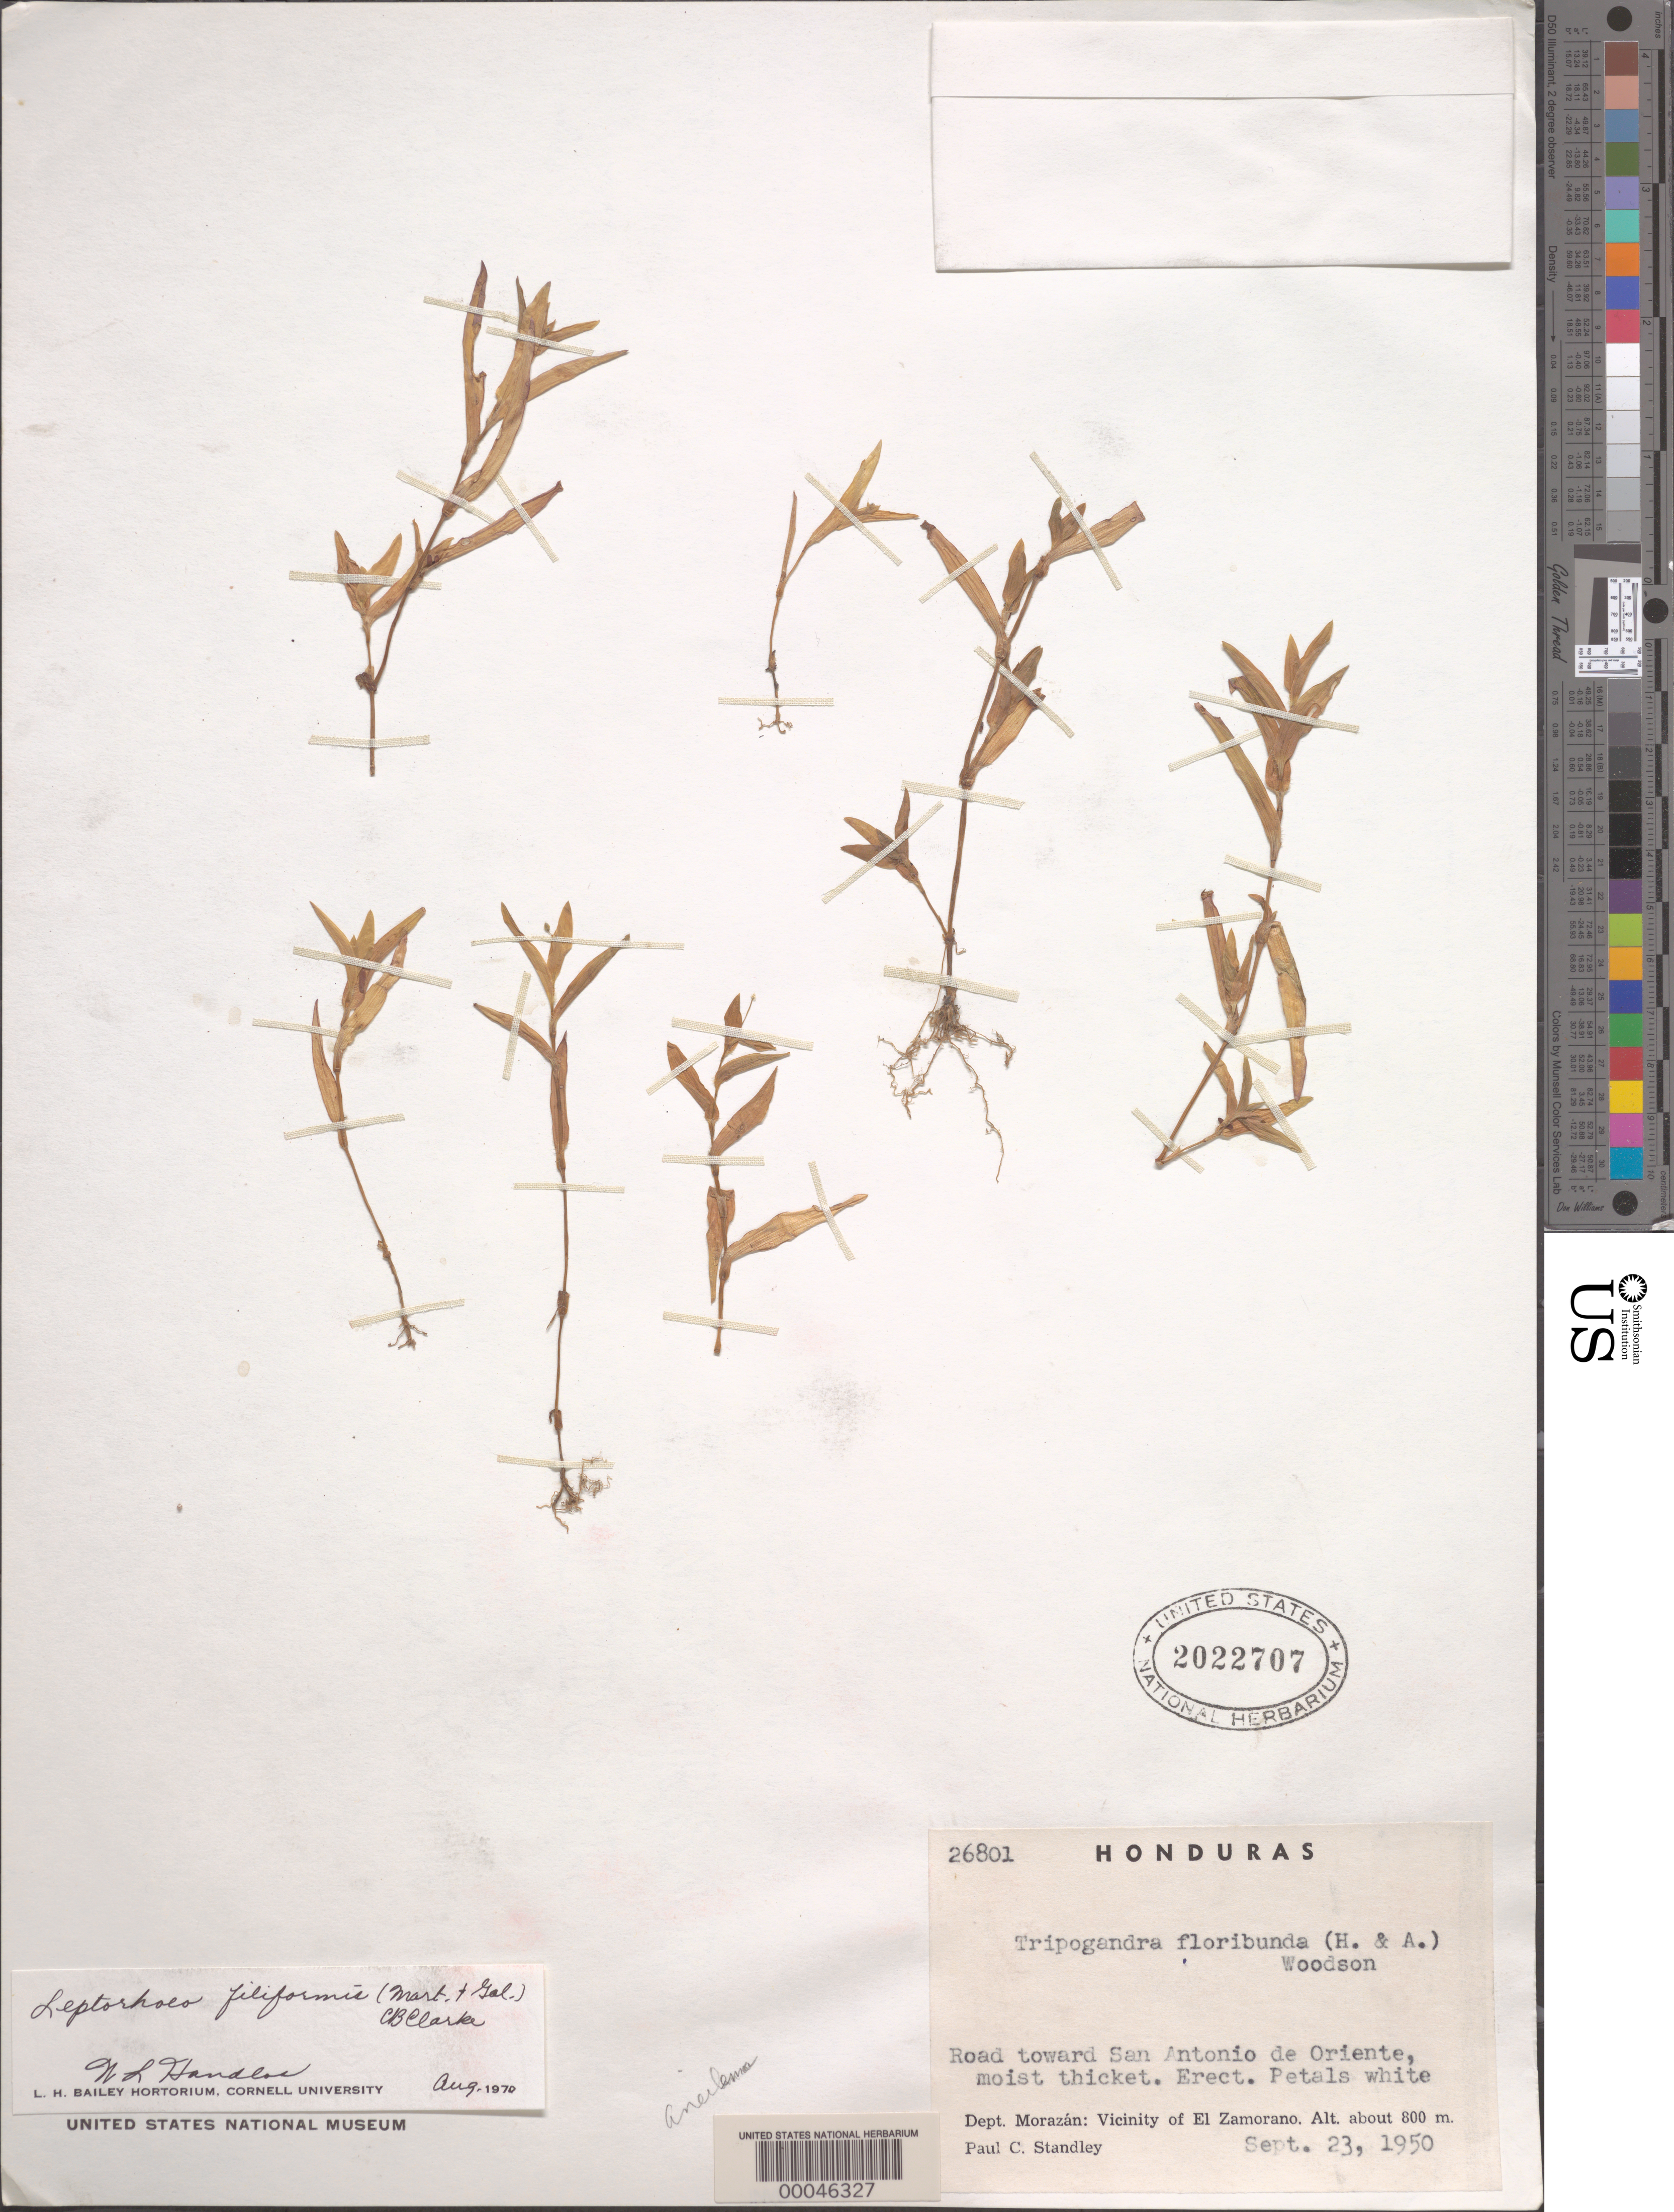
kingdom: Plantae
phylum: Tracheophyta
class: Liliopsida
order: Commelinales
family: Commelinaceae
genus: Callisia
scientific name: Callisia filiformis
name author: (M. Martens & Galeotti) D.R. Hunt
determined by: Handlos, W. L.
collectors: P. C. Standley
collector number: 26801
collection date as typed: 23 Sep 1950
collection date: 1950-09-23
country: Honduras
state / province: Fco. Morazán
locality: Near El Zamorano , towards San Antonio de Oriente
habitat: Moist thicket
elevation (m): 800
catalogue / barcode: US 2022707